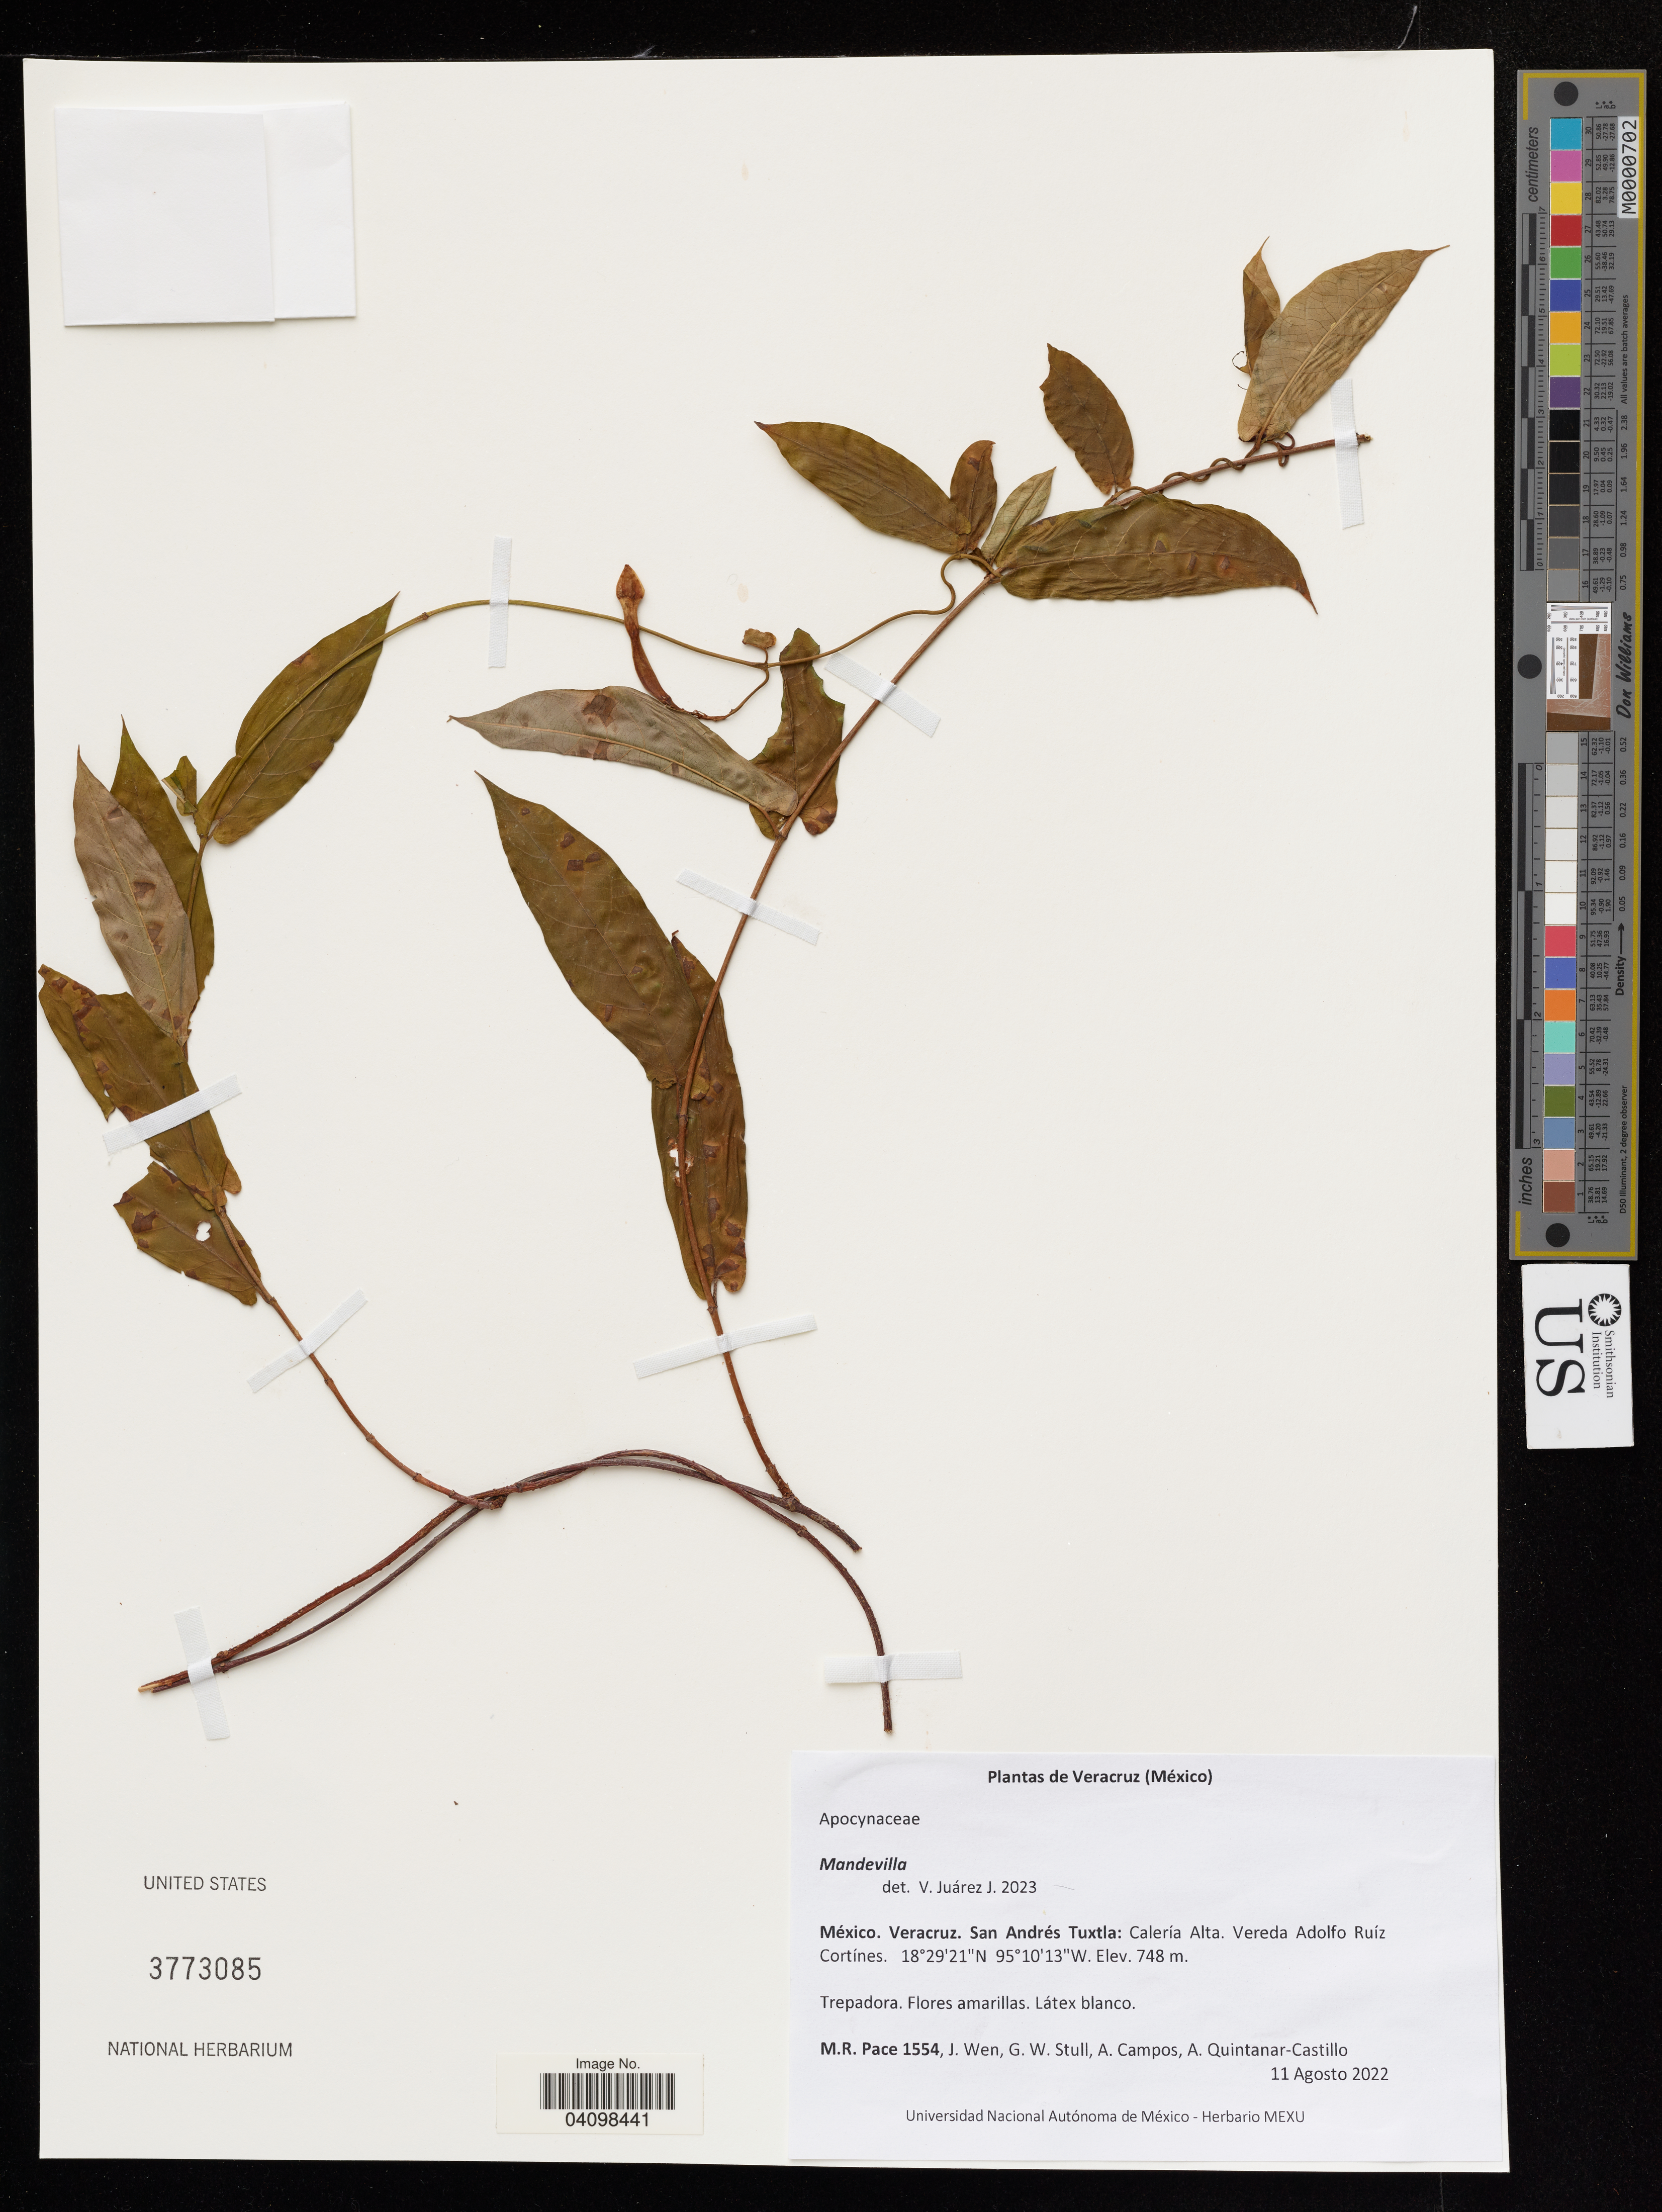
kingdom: Plantae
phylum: Tracheophyta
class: Magnoliopsida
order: Gentianales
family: Apocynaceae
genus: Mandevilla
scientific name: Mandevilla sp.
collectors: M. Pace, J. Wen, G. W. Stull & A. Campos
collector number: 1554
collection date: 2022-08-11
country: Mexico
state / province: Veracruz Llave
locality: San Andrés Tuxtla: Calería Alta. Vereda Adolfo Ruí Cortínes.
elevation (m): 748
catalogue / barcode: US 3773085